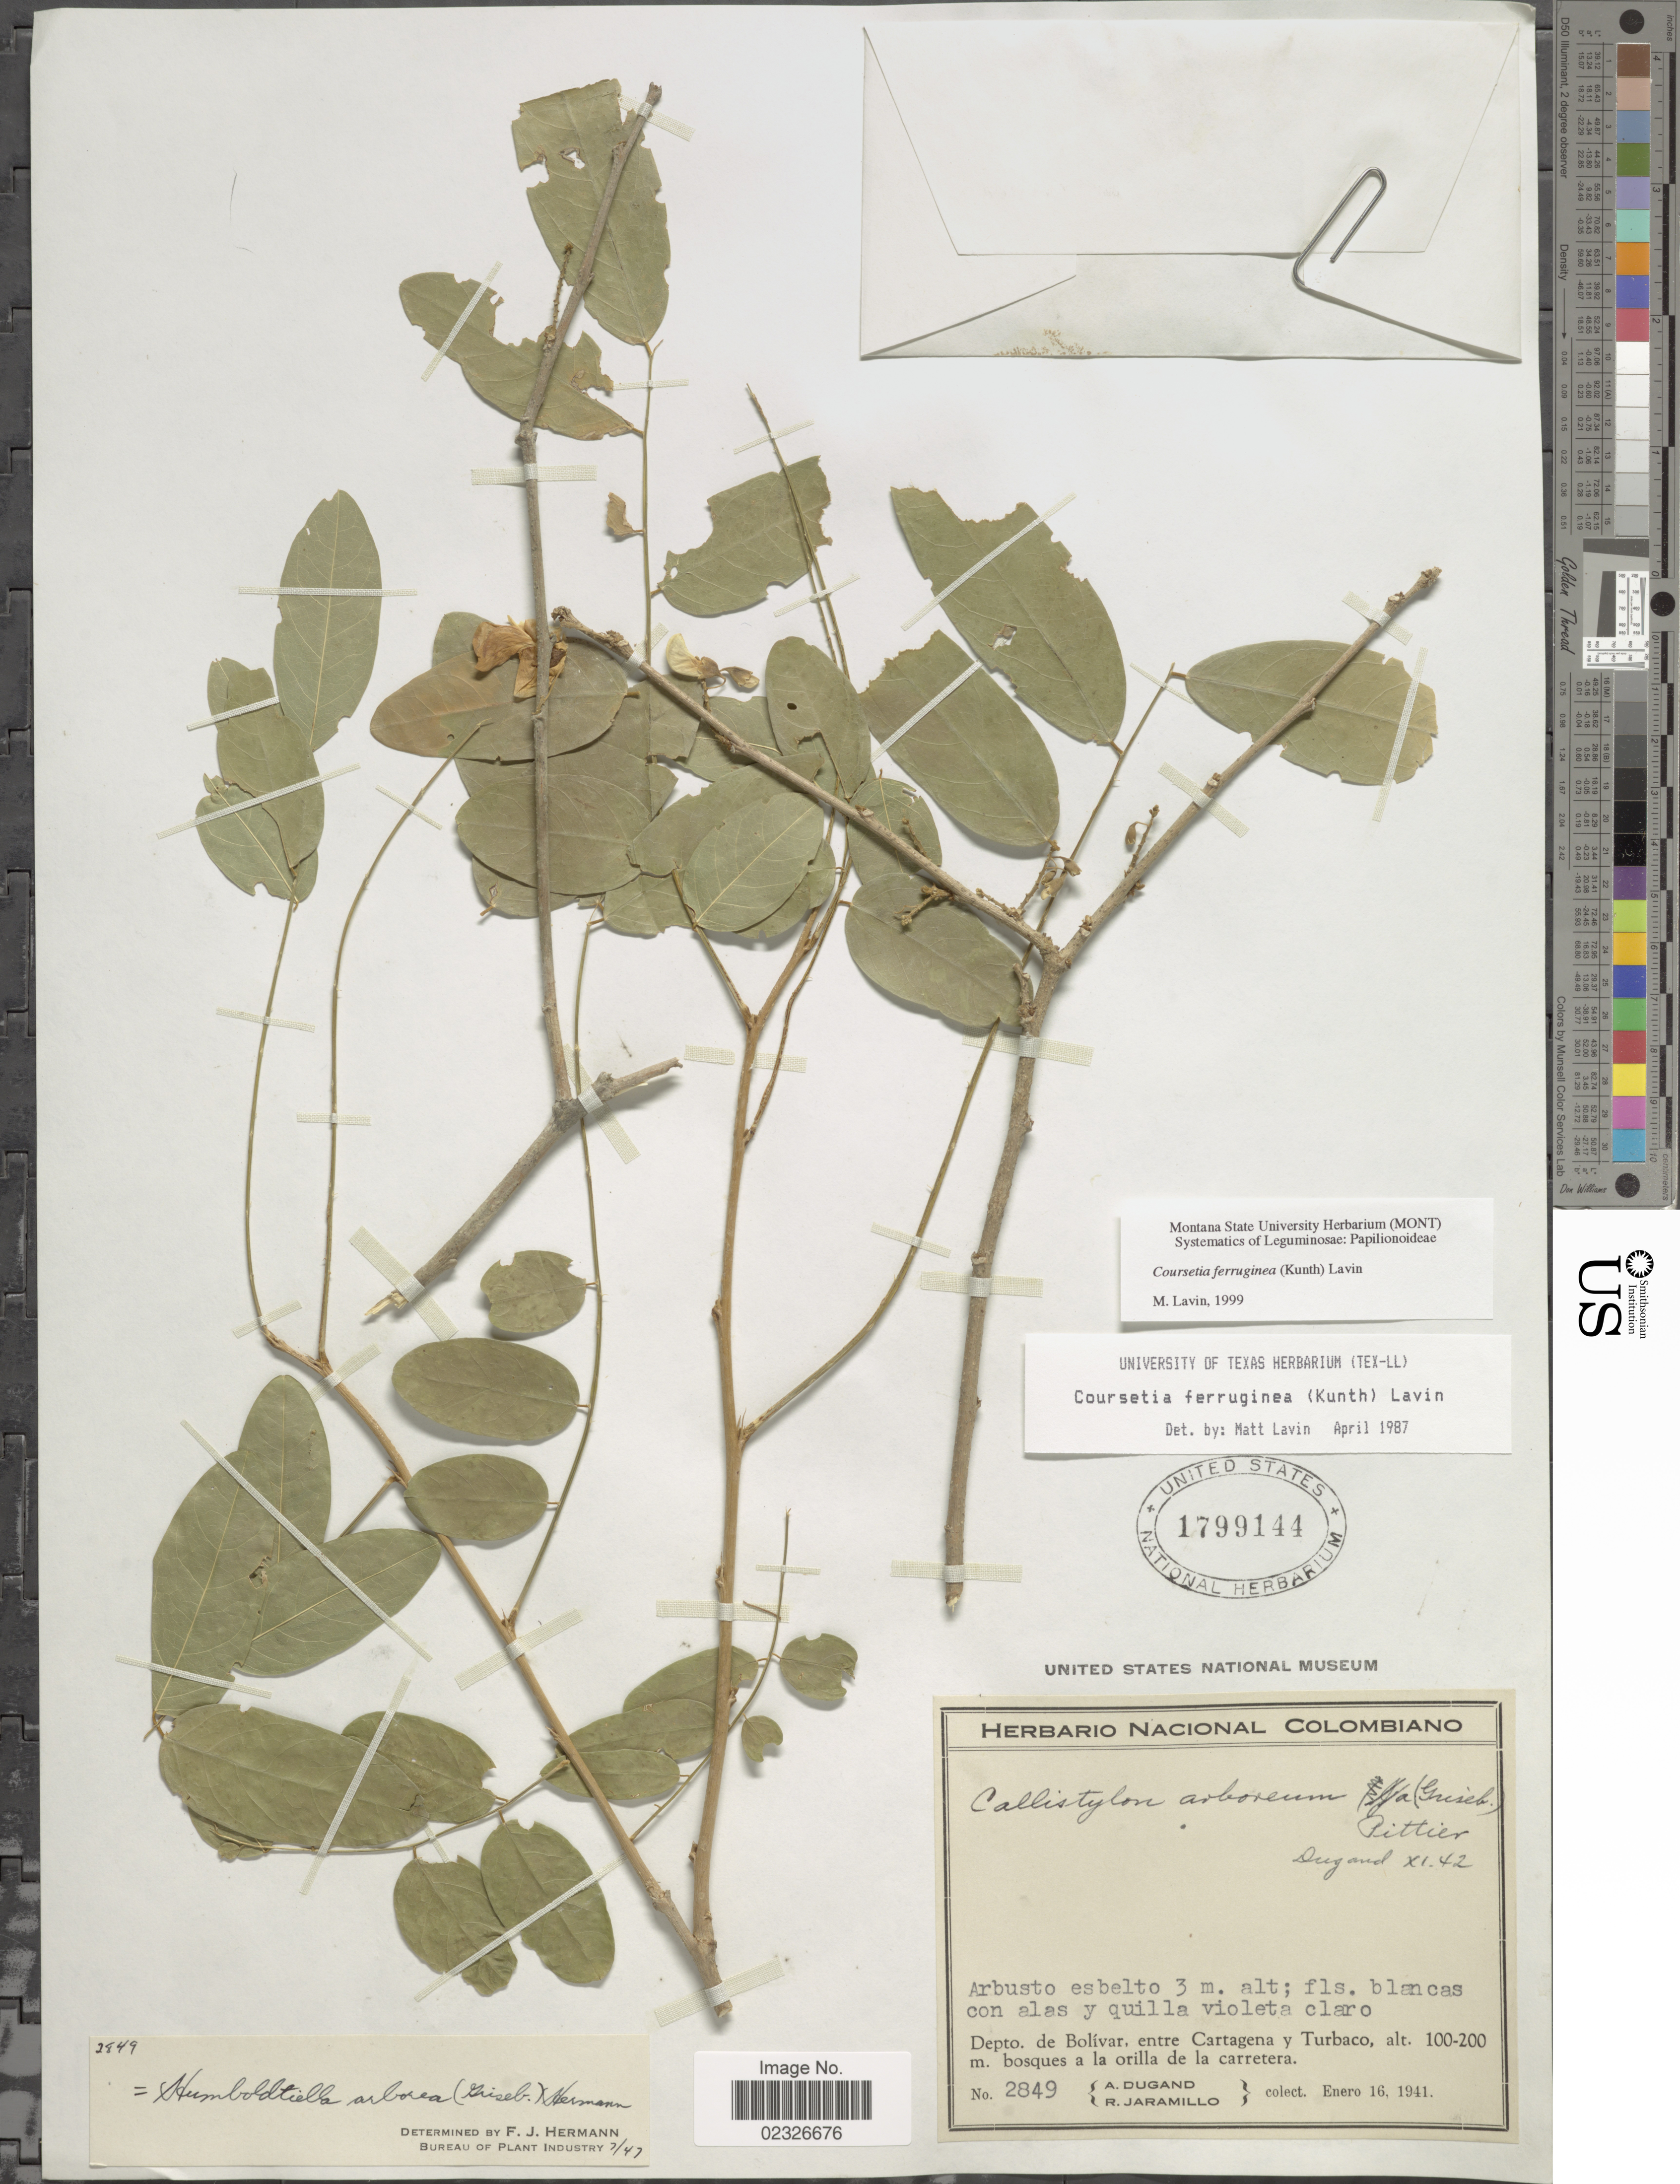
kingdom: Plantae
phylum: Tracheophyta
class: Magnoliopsida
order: Fabales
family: Fabaceae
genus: Coursetia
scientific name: Coursetia ferruginea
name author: (Kunth) Lavin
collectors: A. Dugand & R. Jaramillo M.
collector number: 2849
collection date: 1941-01-16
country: Colombia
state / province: Bolívar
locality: Depto. de Bolívar, entre Cartagena y Turbaco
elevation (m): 100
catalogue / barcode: US 1799144